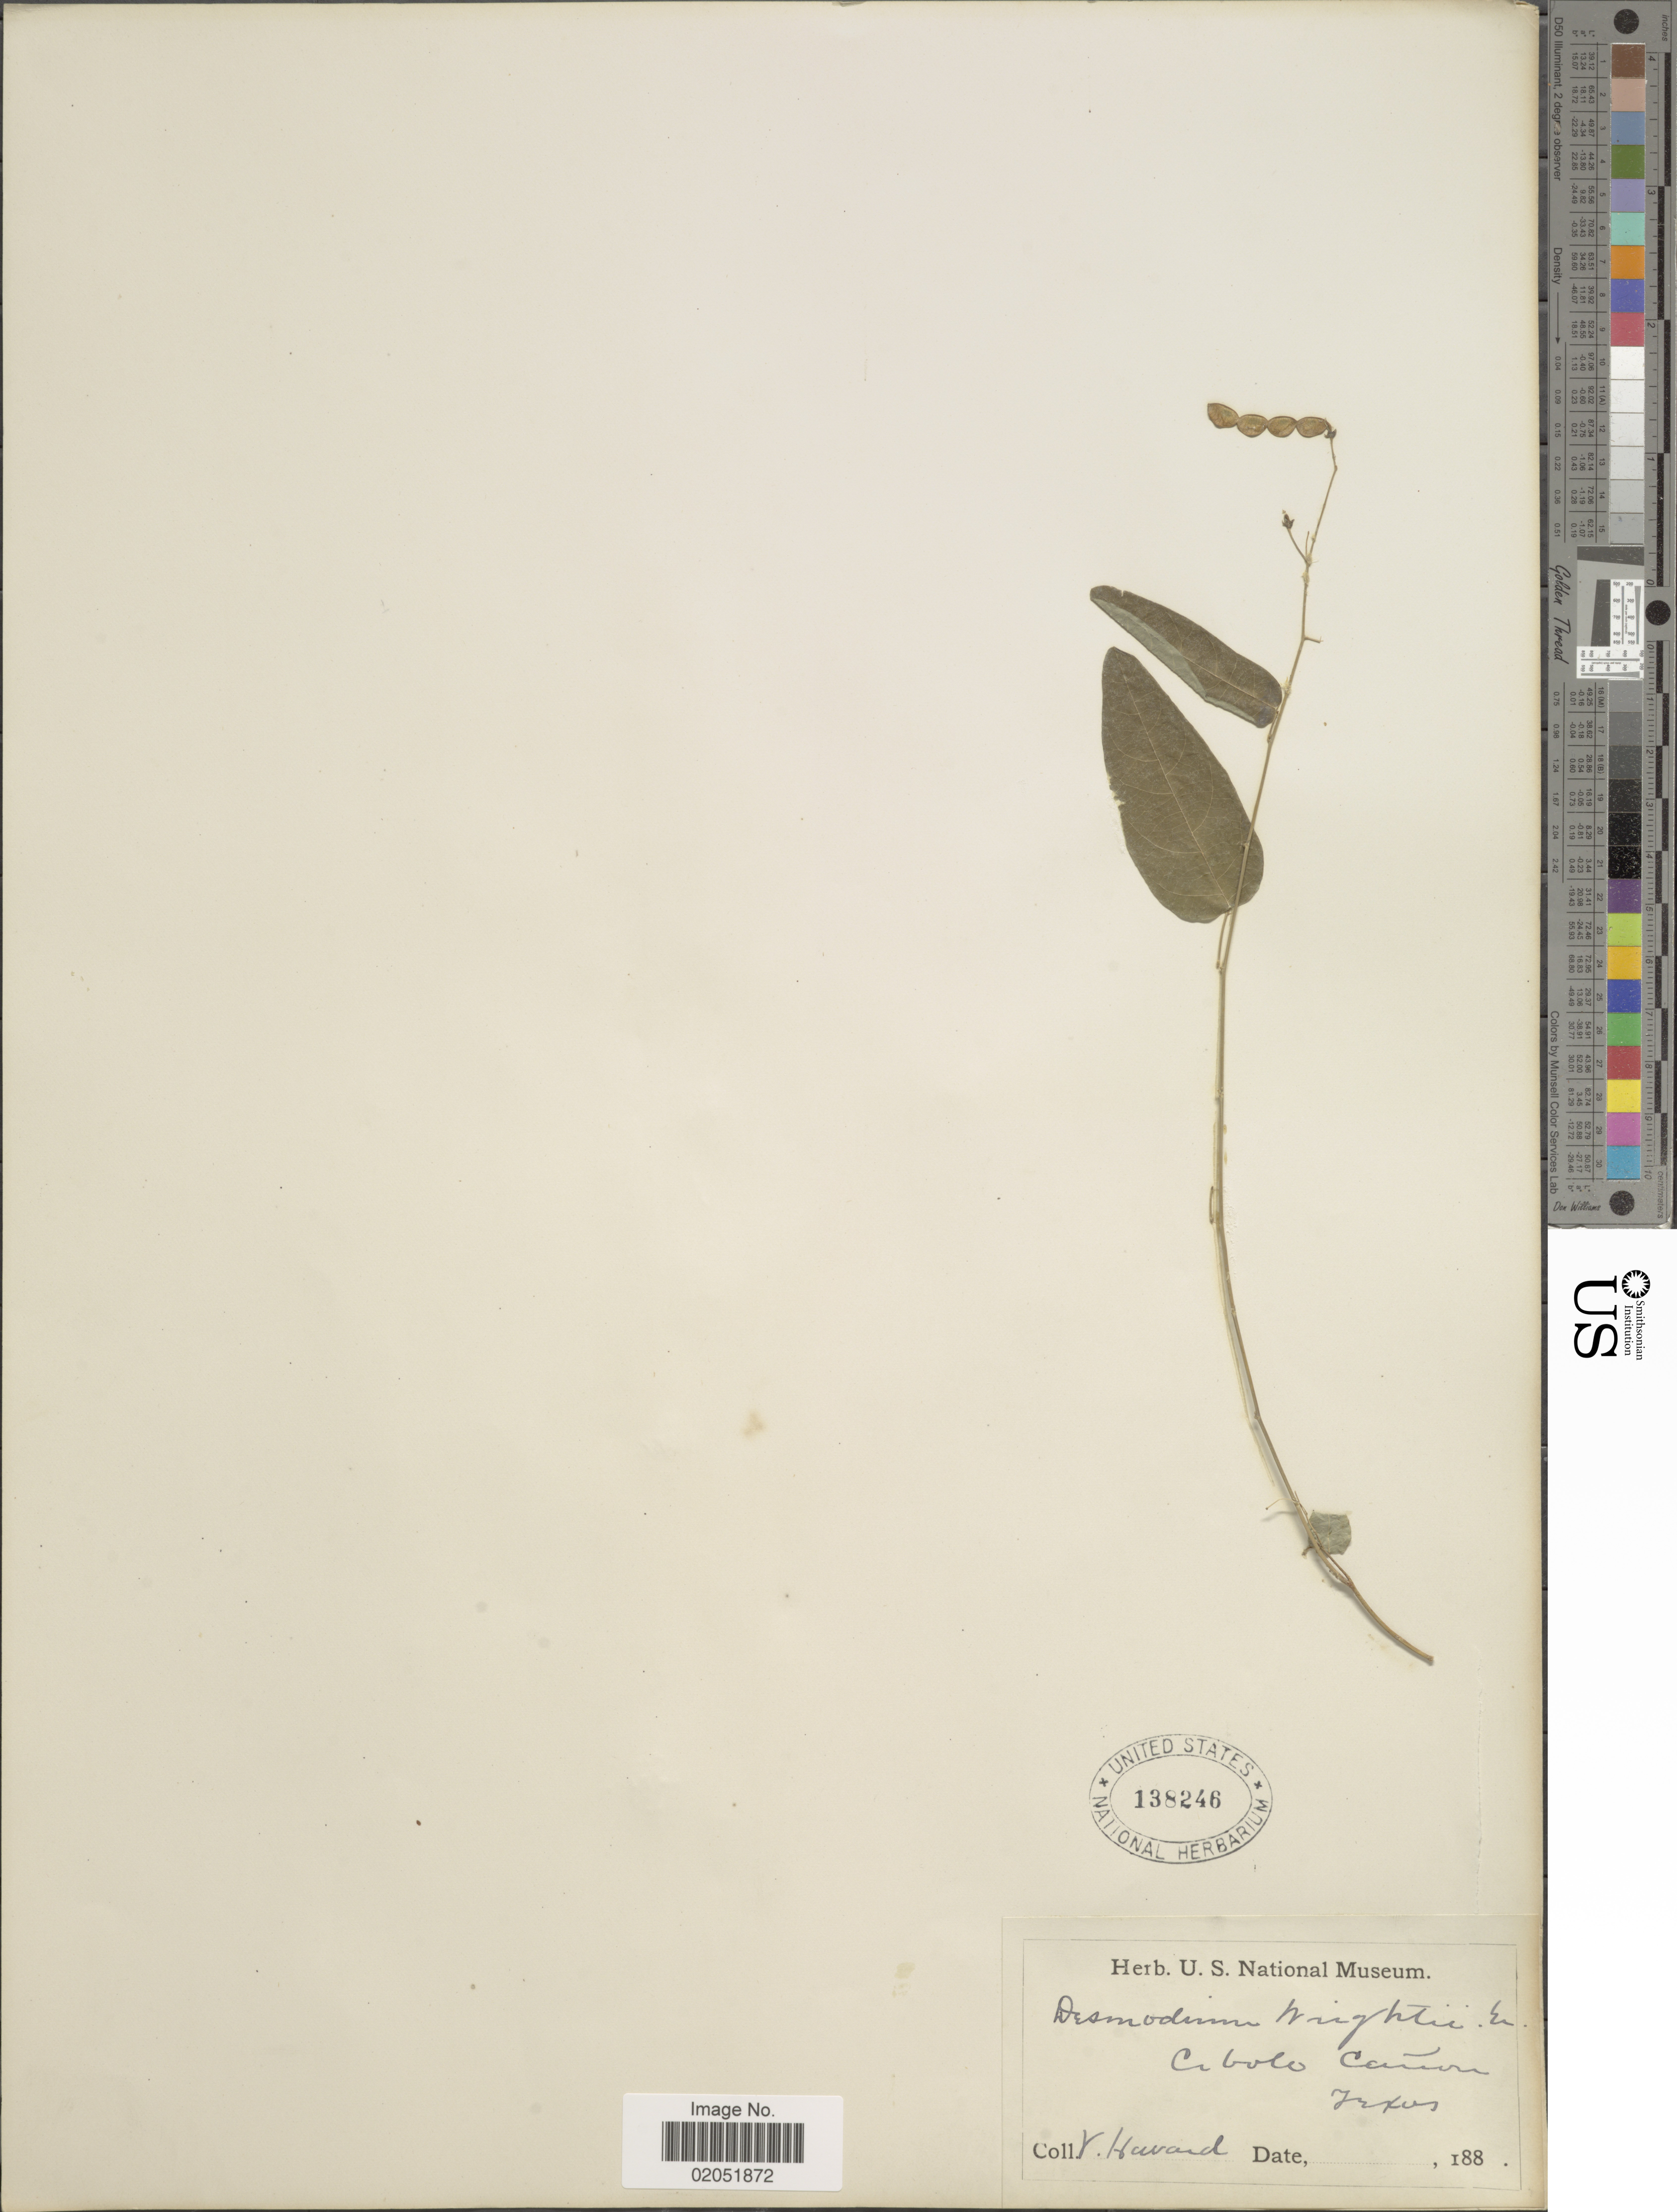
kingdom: Plantae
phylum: Tracheophyta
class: Magnoliopsida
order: Fabales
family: Fabaceae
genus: Desmodium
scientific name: Desmodium wrightii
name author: A. Gray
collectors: V. Harvard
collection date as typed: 188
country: United States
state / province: Texas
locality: Cibolo Canon, Texas.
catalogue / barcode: US 138246